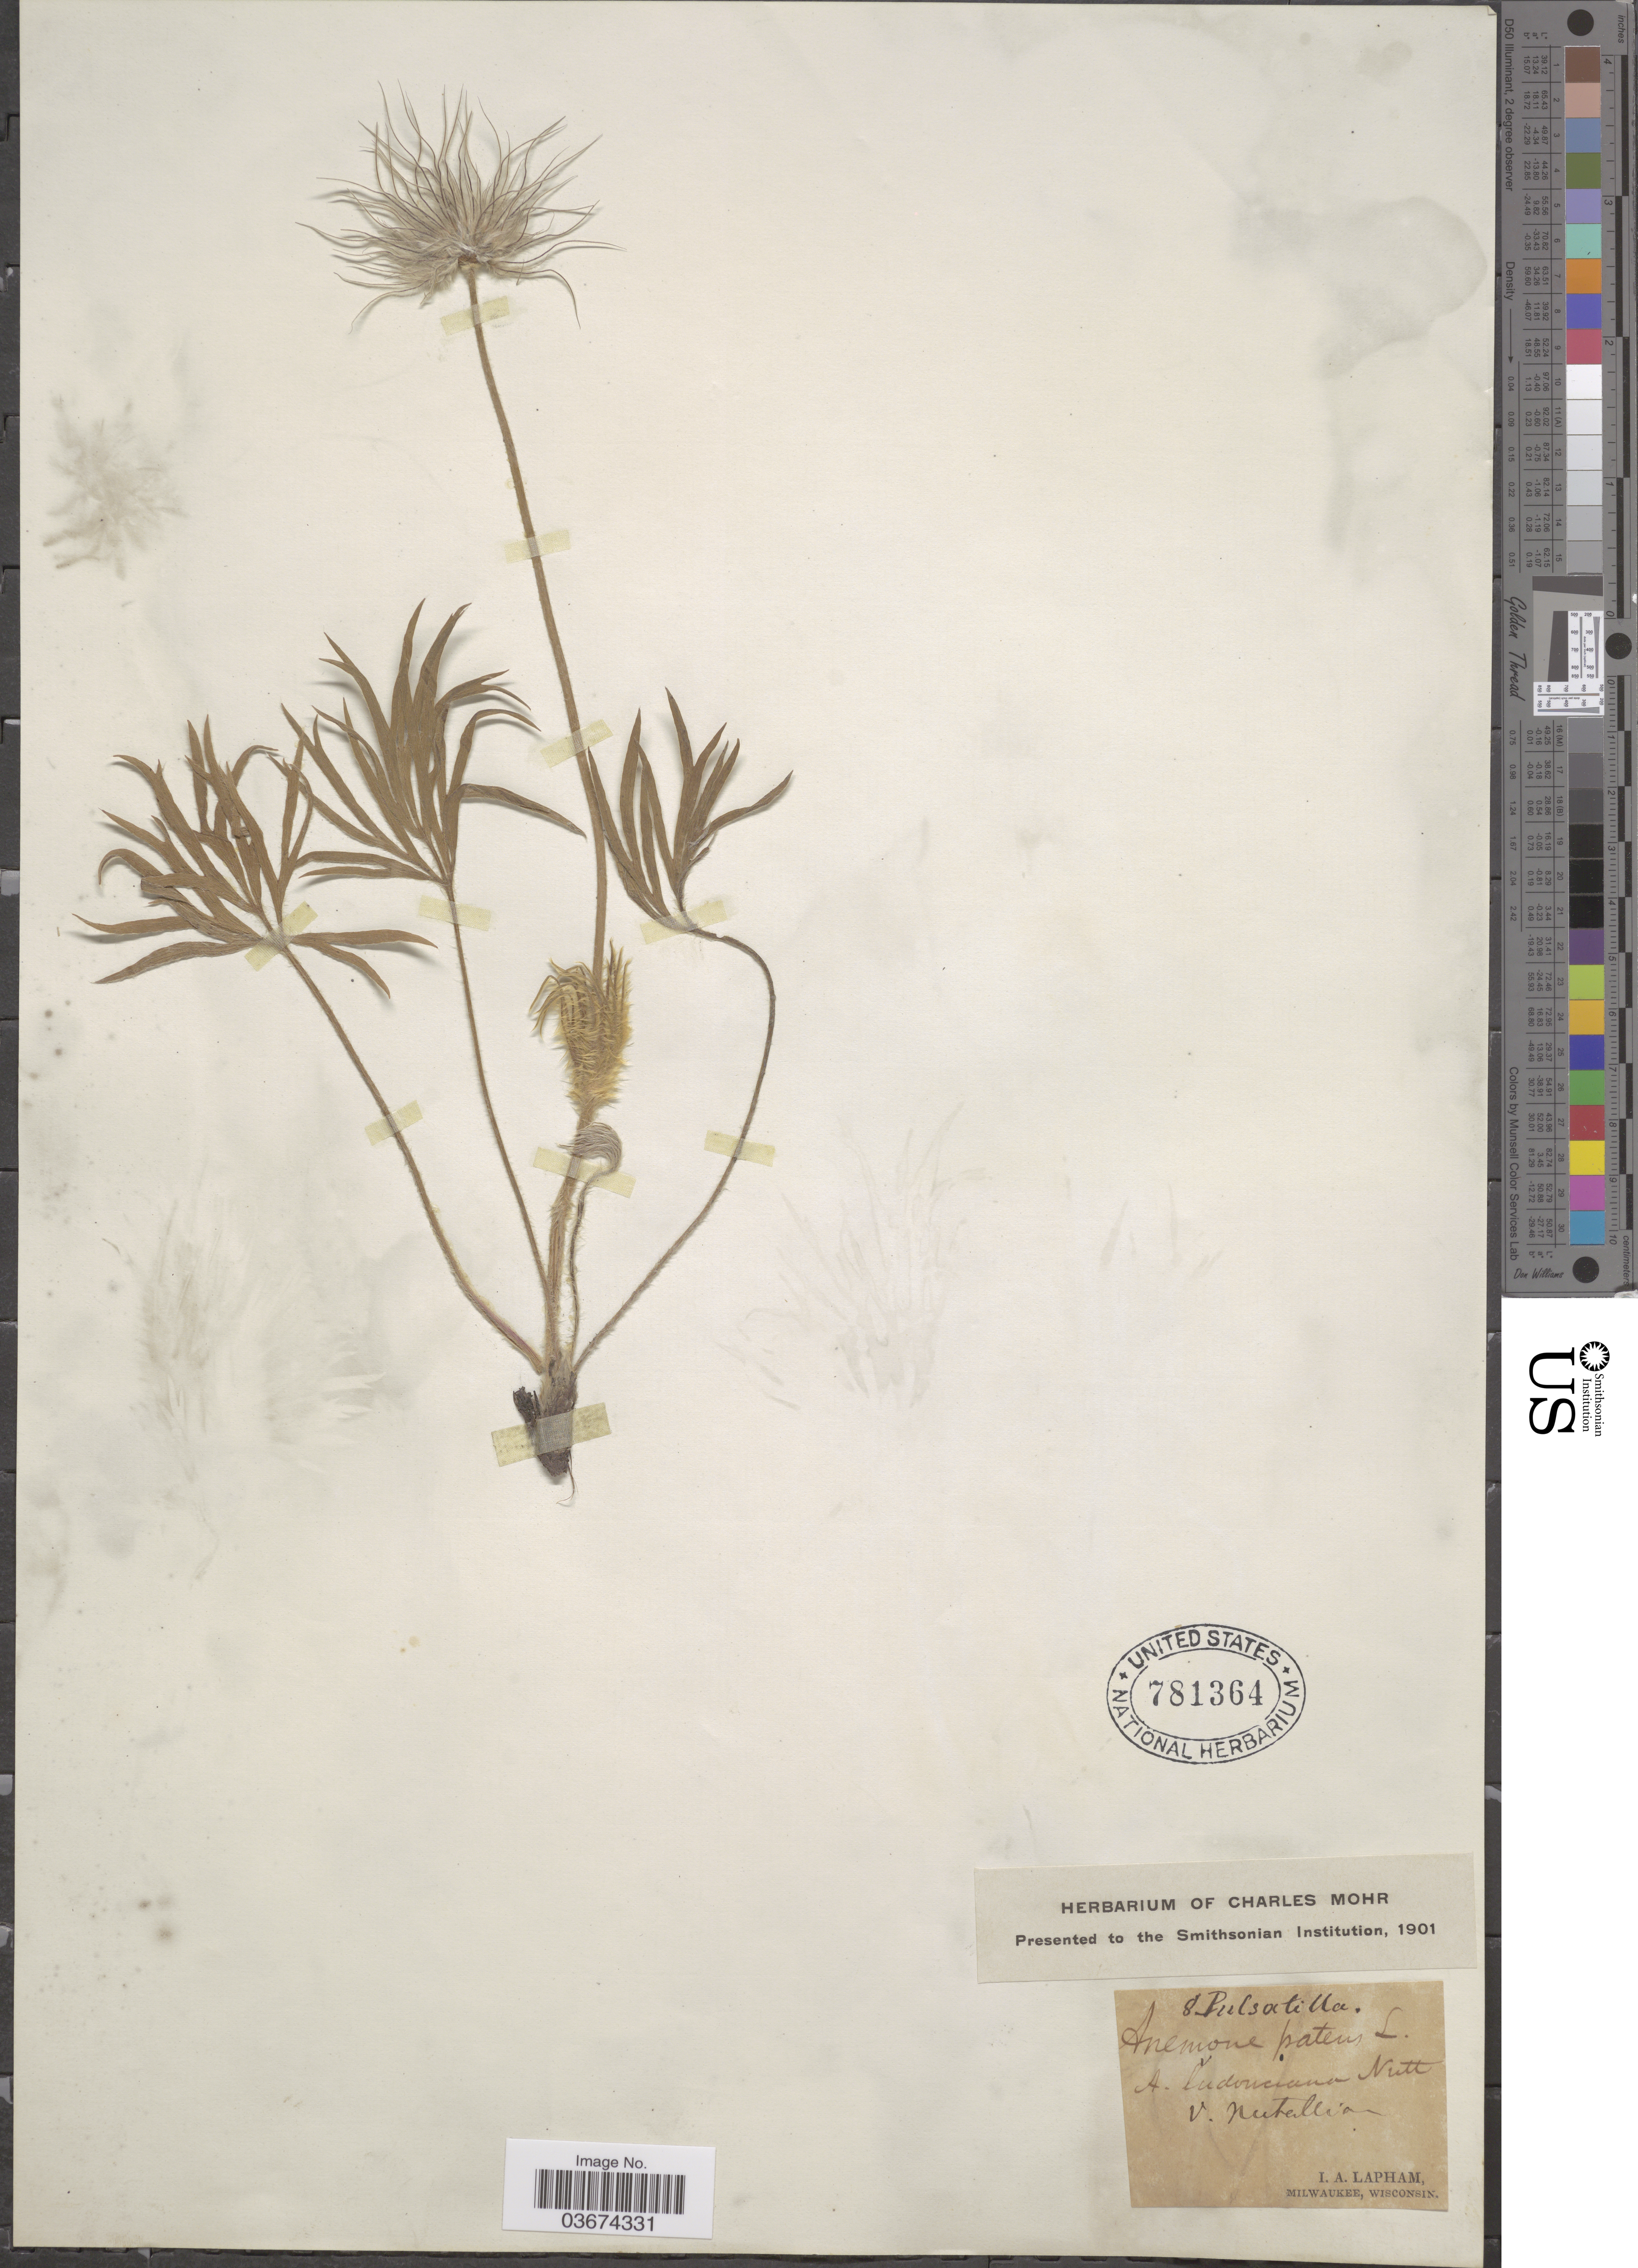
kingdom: Plantae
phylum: Tracheophyta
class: Magnoliopsida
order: Ranunculales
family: Ranunculaceae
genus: Pulsatilla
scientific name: Pulsatilla nuttalliana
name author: (DC.) Bercht. & J. Presl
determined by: Strong, Mark T., (BOT), Smithsonian Institution - National Museum of Natural History (UNITED STATES)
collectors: I. Lapham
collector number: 8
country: United States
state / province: Wisconsin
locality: Milwaukee.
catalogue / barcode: US 781364